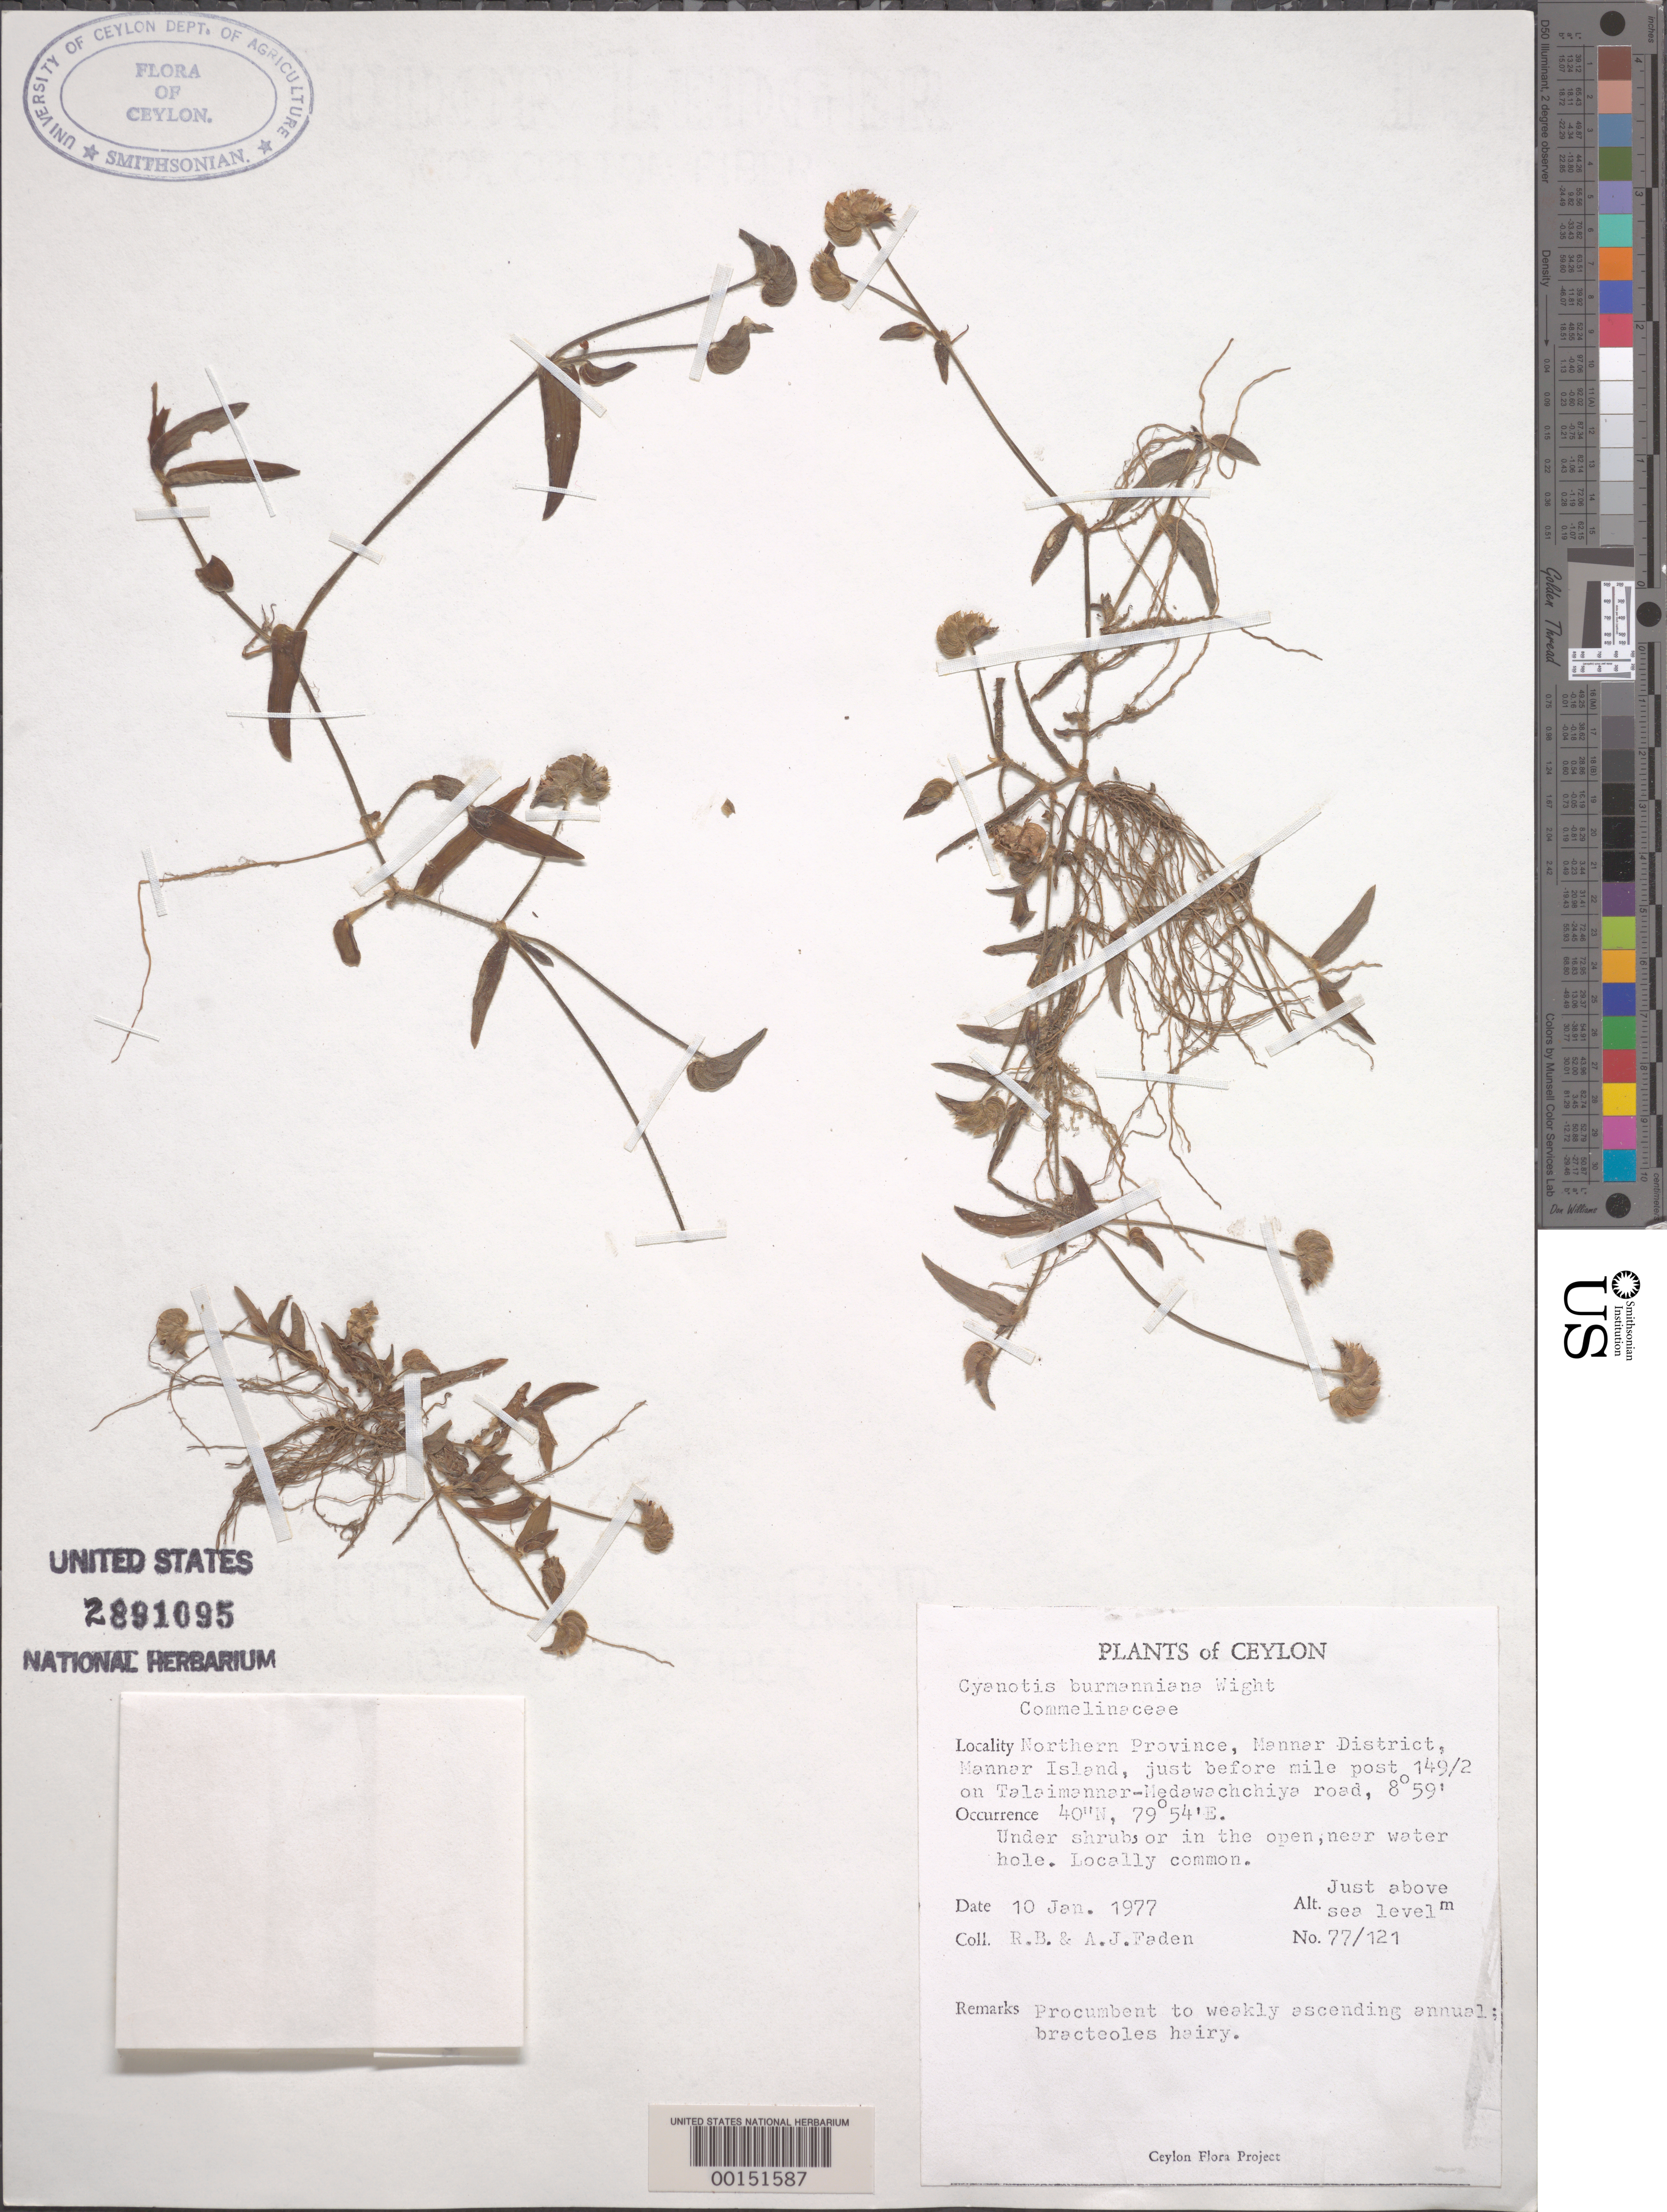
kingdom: Plantae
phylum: Tracheophyta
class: Liliopsida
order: Commelinales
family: Commelinaceae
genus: Cyanotis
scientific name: Cyanotis burmanniana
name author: Wight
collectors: R. B. Faden & A. J. Faden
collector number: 77/121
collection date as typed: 10 Jan 1977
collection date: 1977-01-10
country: Sri Lanka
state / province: Northern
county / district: Mannar Dist.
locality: Mannar island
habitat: Under shrubs near waterhole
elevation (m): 1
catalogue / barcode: US 2891095